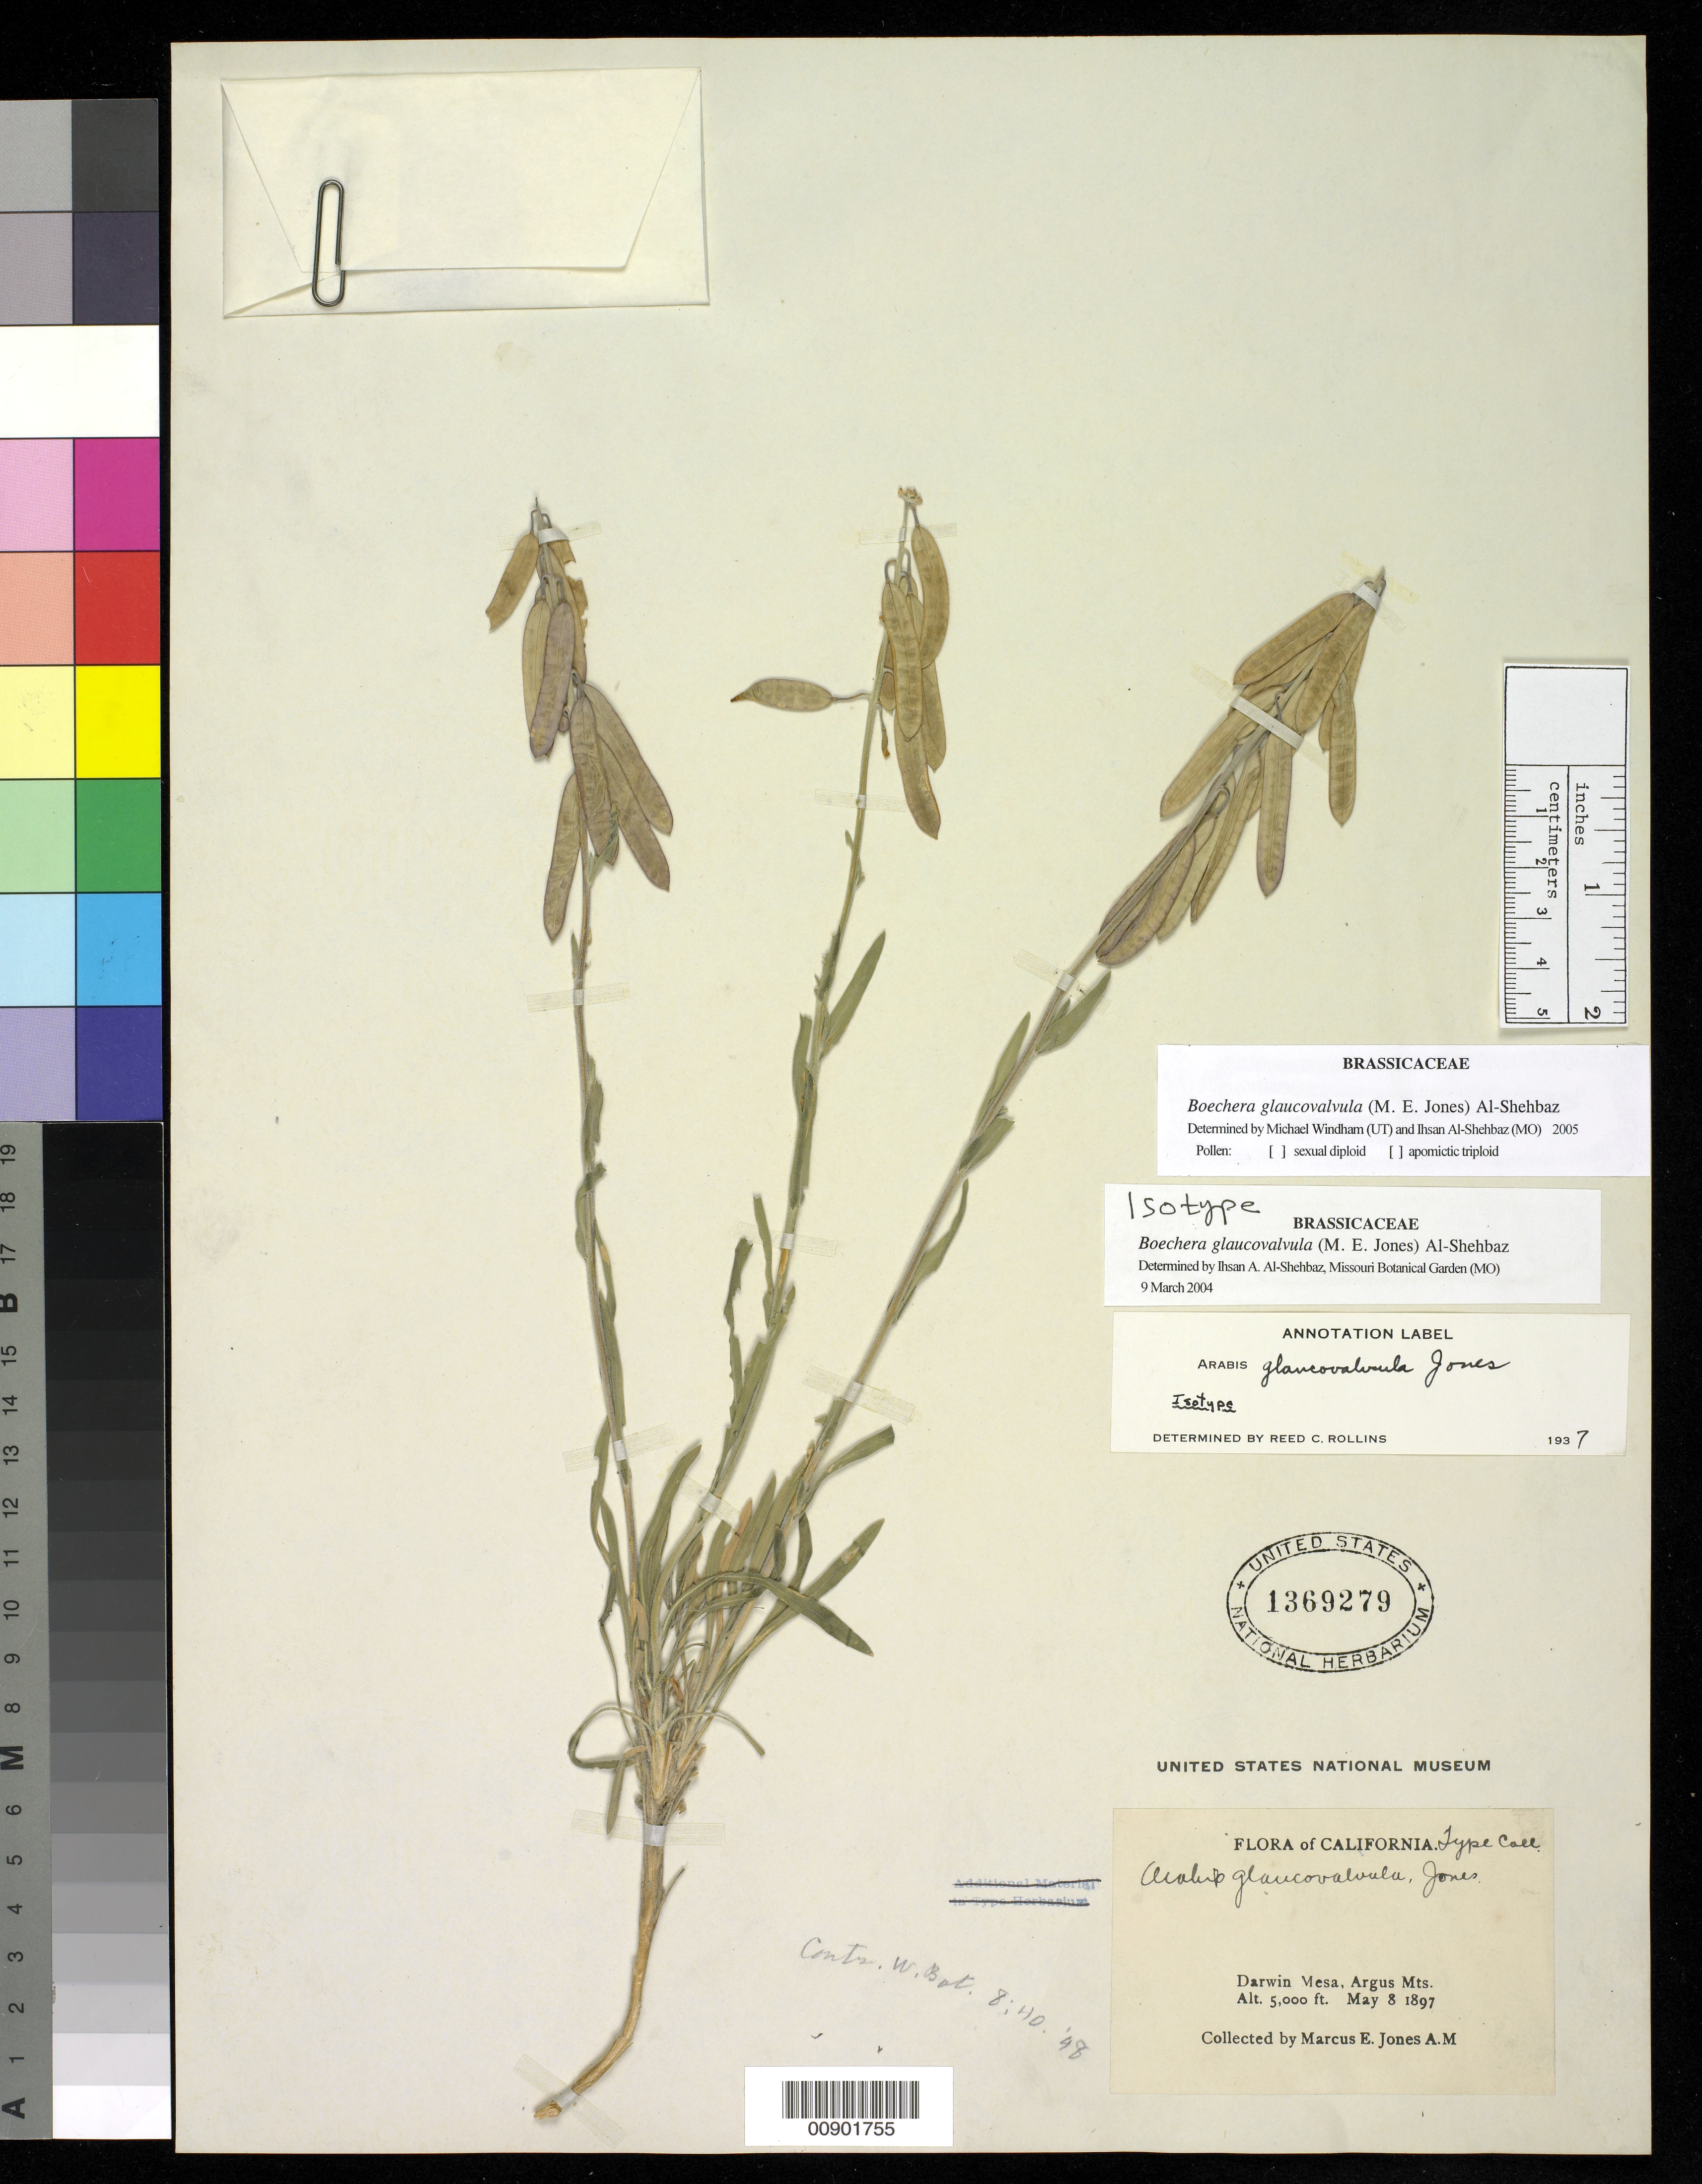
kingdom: Plantae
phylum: Tracheophyta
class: Magnoliopsida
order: Brassicales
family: Brassicaceae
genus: Arabis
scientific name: Arabis glaucovalvula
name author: M.E. Jones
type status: Isotype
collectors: M. E. Jones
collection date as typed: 08 May 1897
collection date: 1897-05-08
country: United States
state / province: California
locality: Darwin Mesa, Argus Mts.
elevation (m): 1524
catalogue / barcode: US 1369279